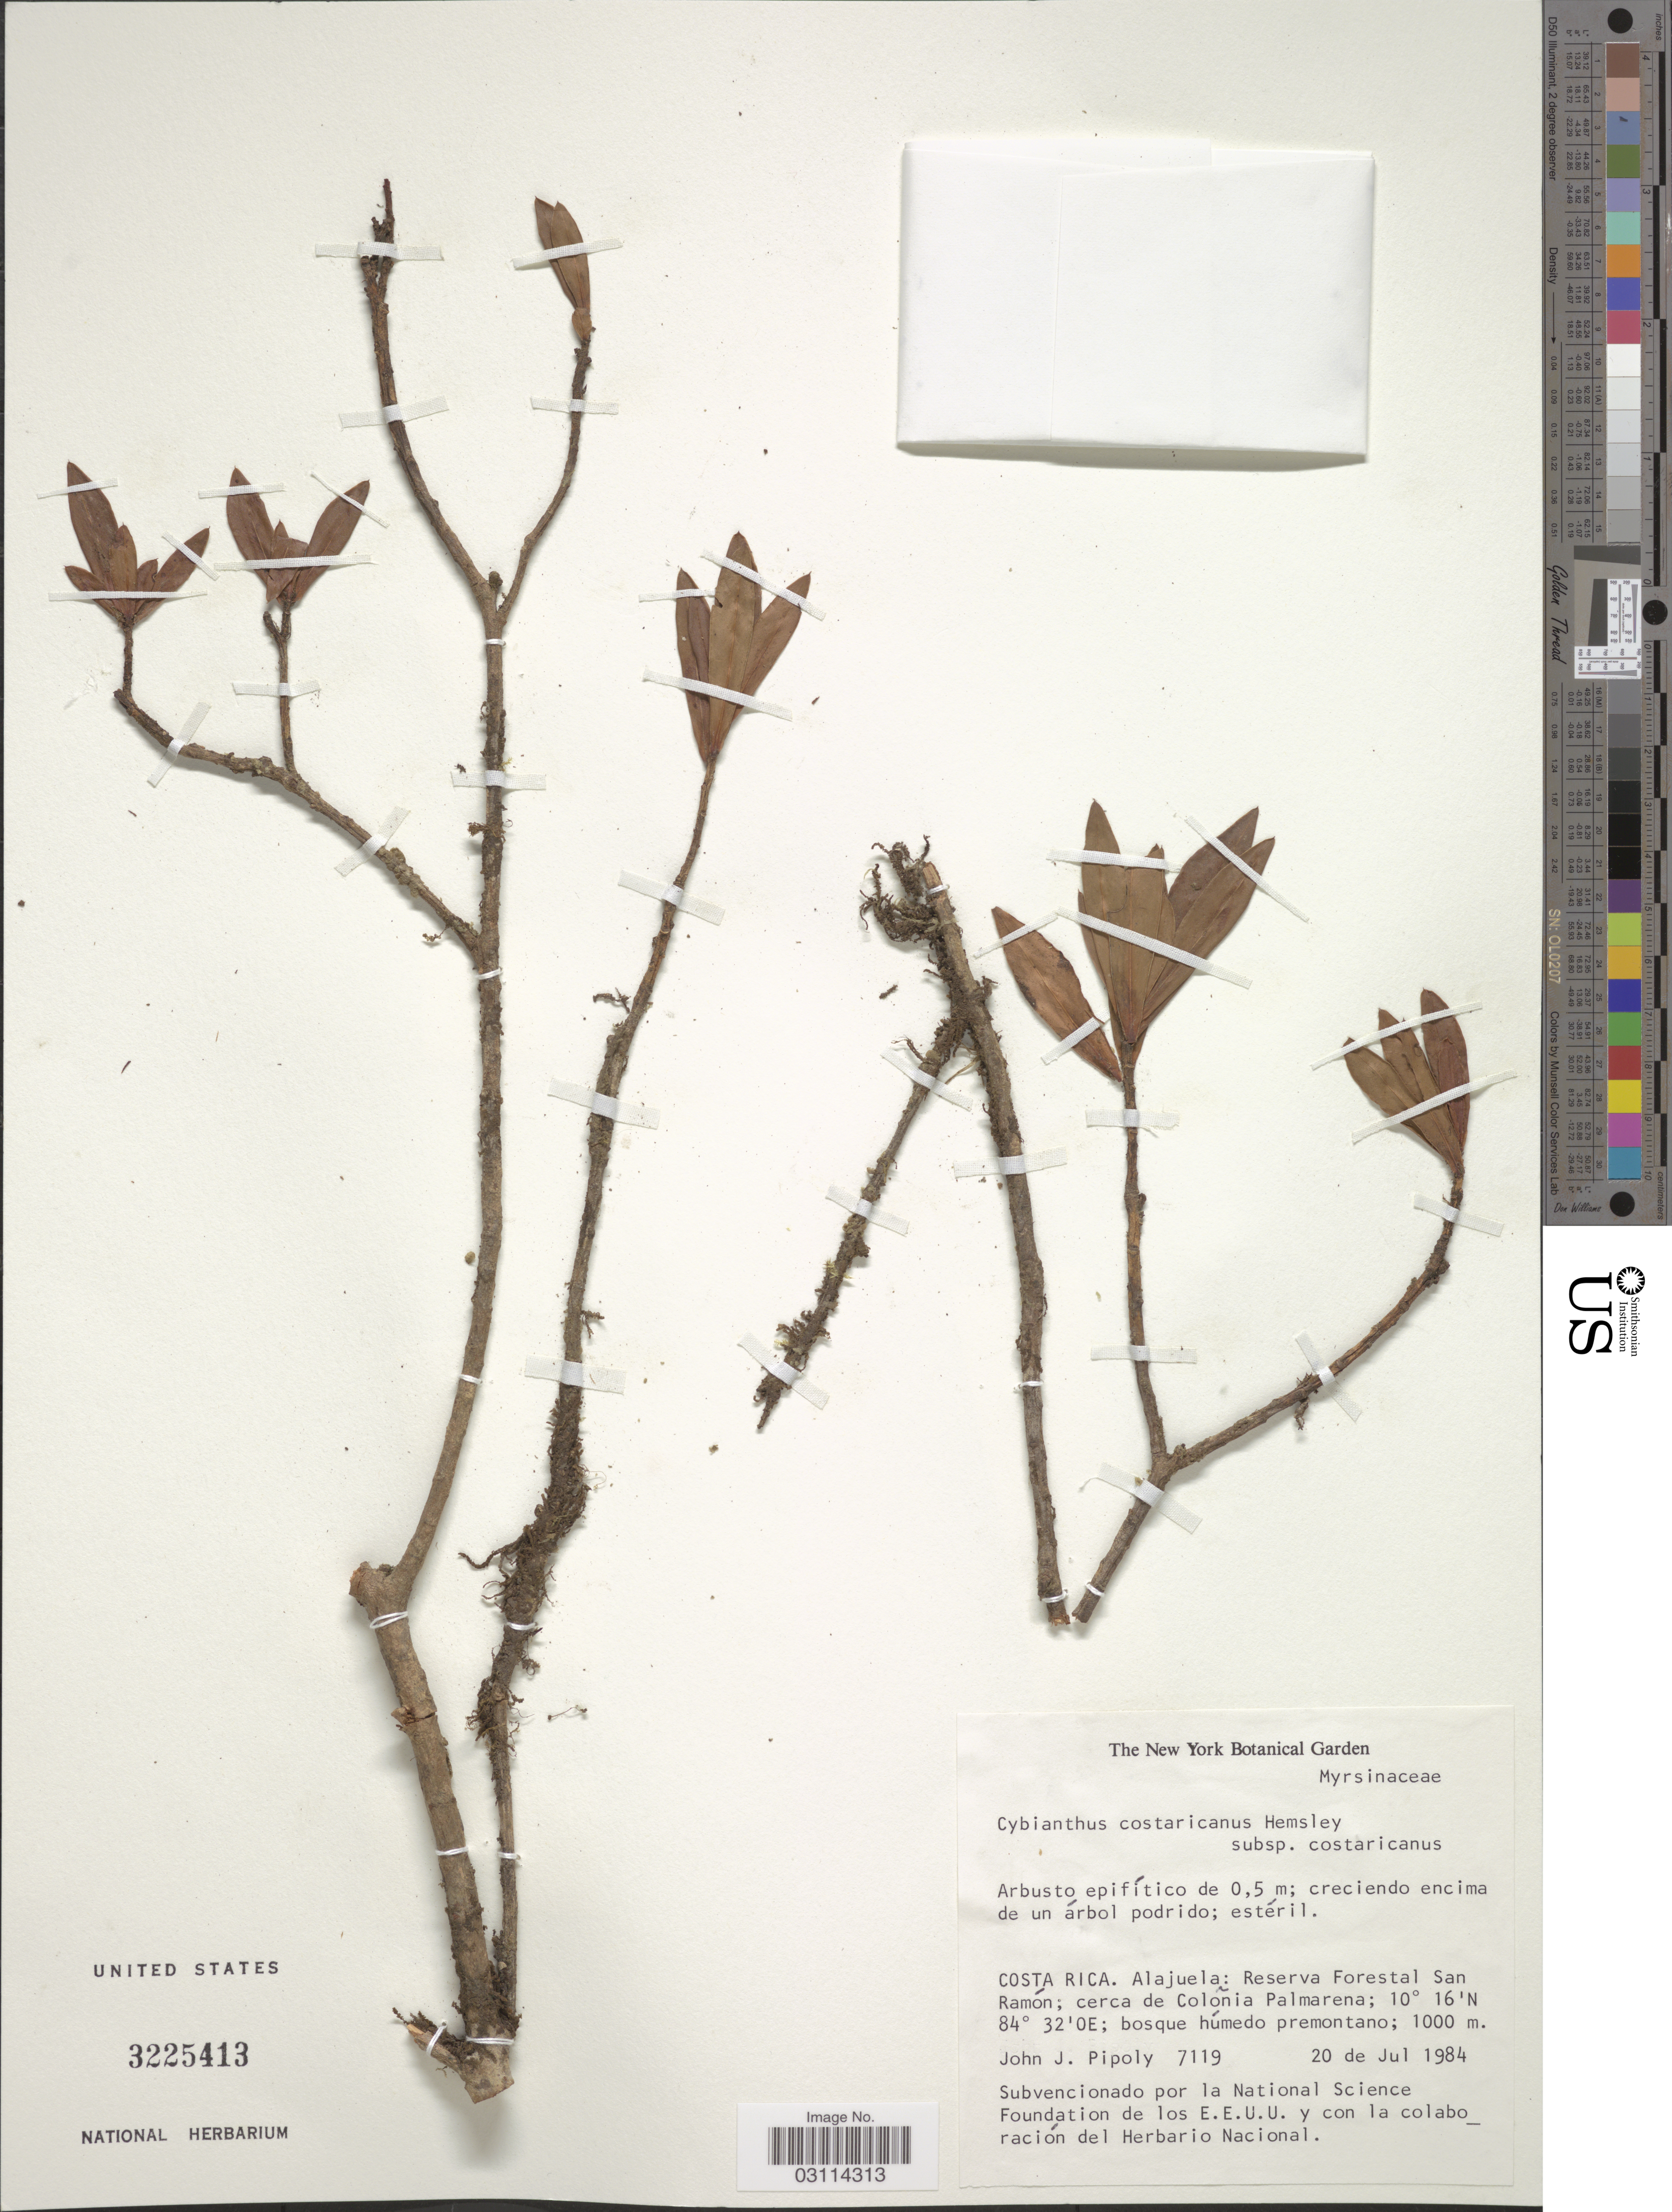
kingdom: Plantae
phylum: Tracheophyta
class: Magnoliopsida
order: Ericales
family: Primulaceae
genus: Cybianthus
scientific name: Cybianthus costaricanus subsp. costaricanus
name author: Hemsl.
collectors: J. J. Pipoly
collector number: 7119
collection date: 1984-07-20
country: Costa Rica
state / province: Alajuela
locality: Reserva Forestal San Ramón; cerca de Coloñia Palmarena.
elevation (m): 1000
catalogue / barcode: US 3225413